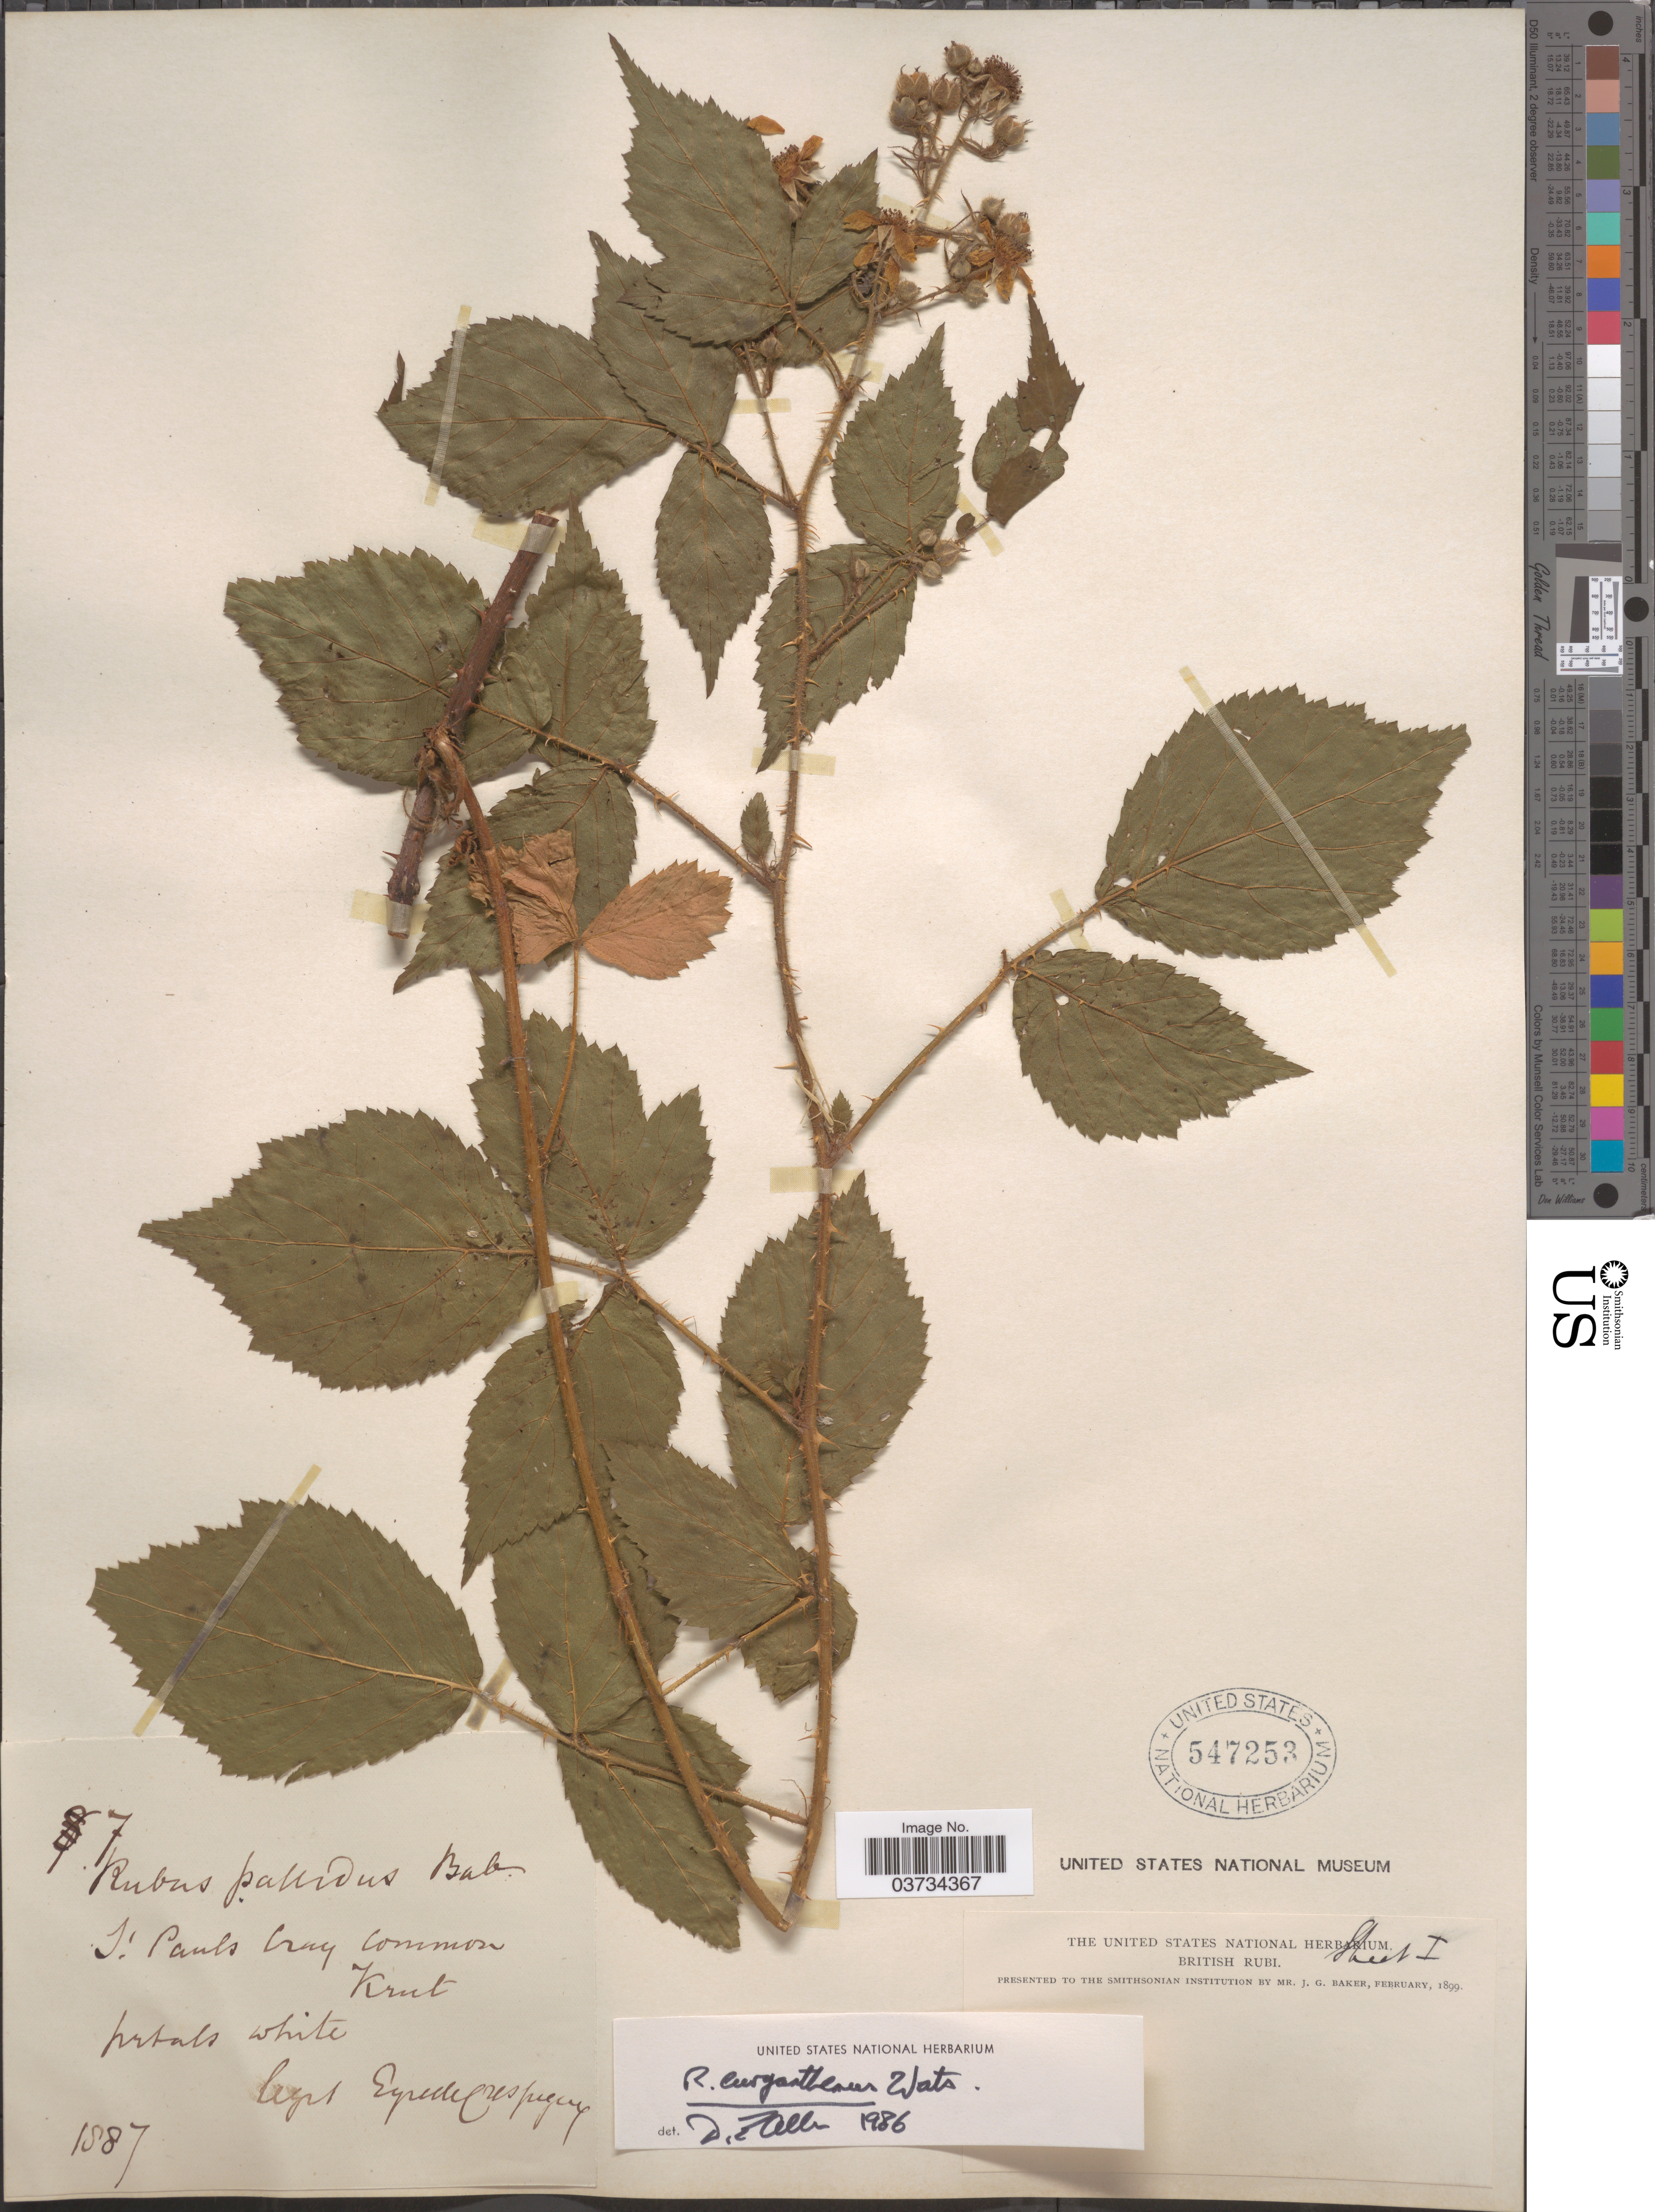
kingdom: Plantae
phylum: Tracheophyta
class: Magnoliopsida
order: Rosales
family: Rosaceae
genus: Rubus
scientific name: Rubus euryanthemus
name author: W.C.R. Watson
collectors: E. de Crespigny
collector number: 7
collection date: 1887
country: United Kingdom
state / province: England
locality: St. Pauls Cray common, Kent.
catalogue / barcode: US 547253